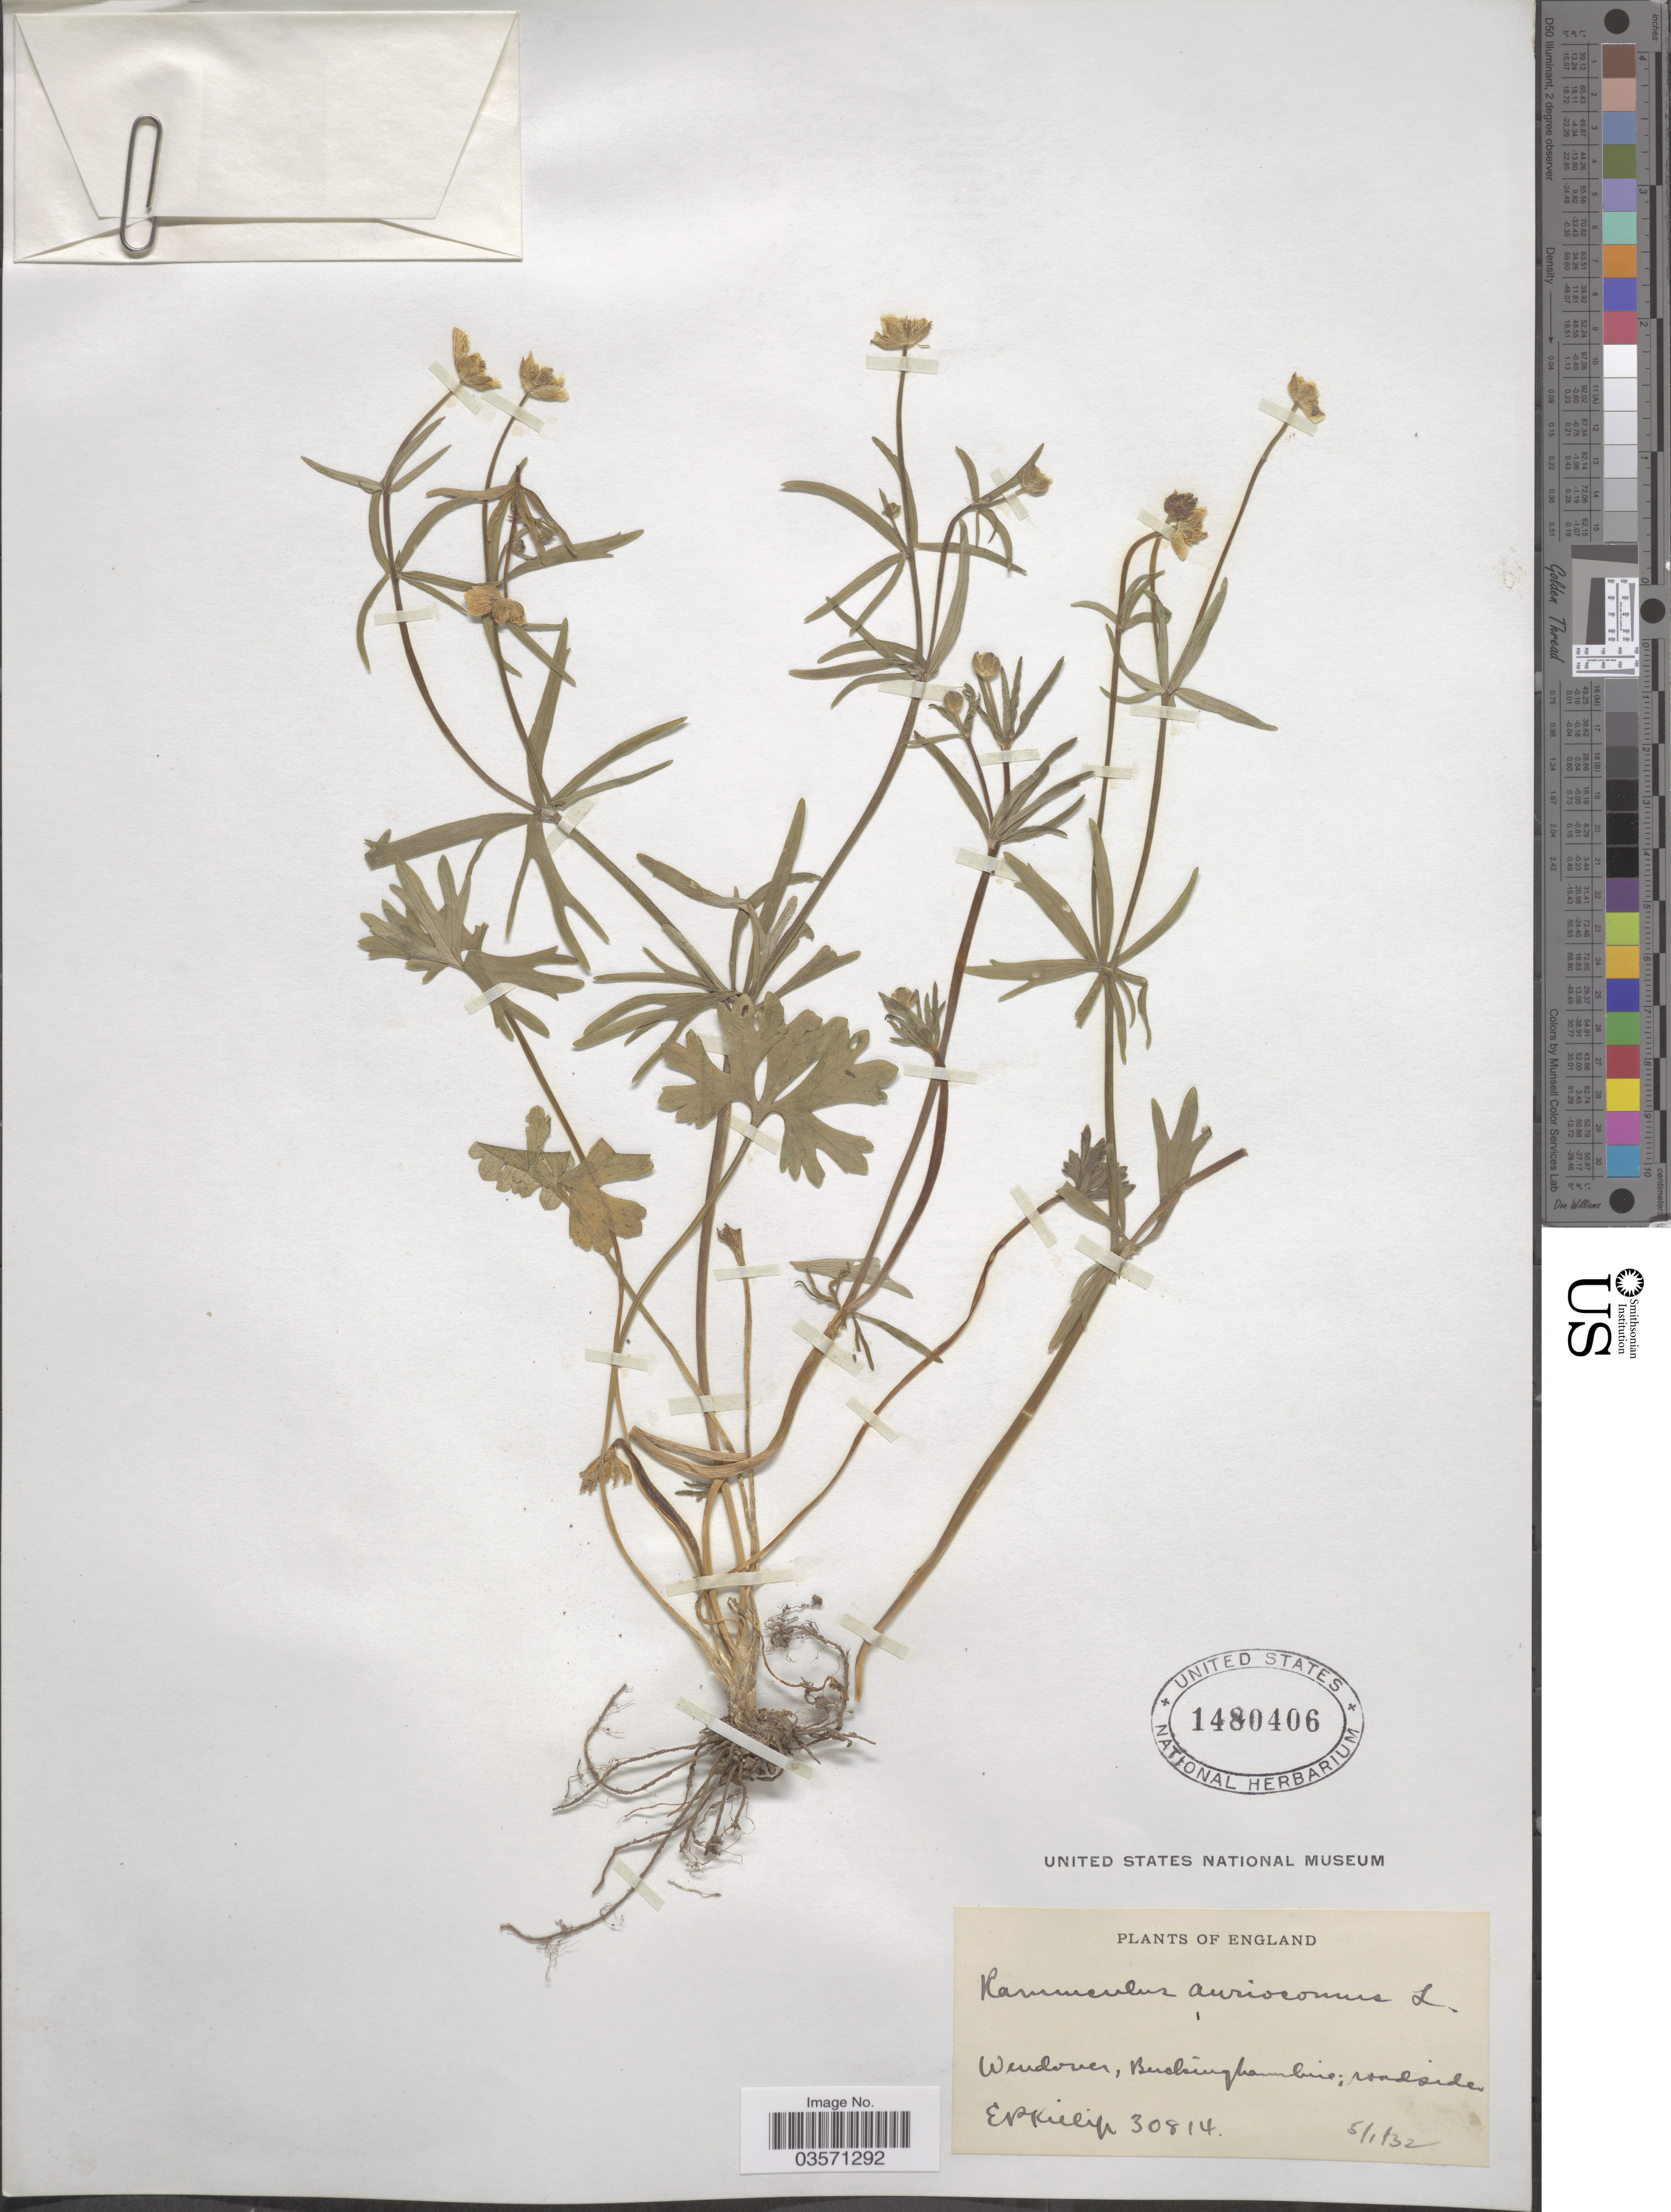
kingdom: Plantae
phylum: Tracheophyta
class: Magnoliopsida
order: Ranunculales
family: Ranunculaceae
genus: Ranunculus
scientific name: Ranunculus auricomus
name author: L.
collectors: E. P. Killip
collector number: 30814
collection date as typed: Transcribed d/m/y: 5/1/32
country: United Kingdom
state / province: England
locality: Wendover, Buckinghamshire; roadside.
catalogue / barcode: US 1480406